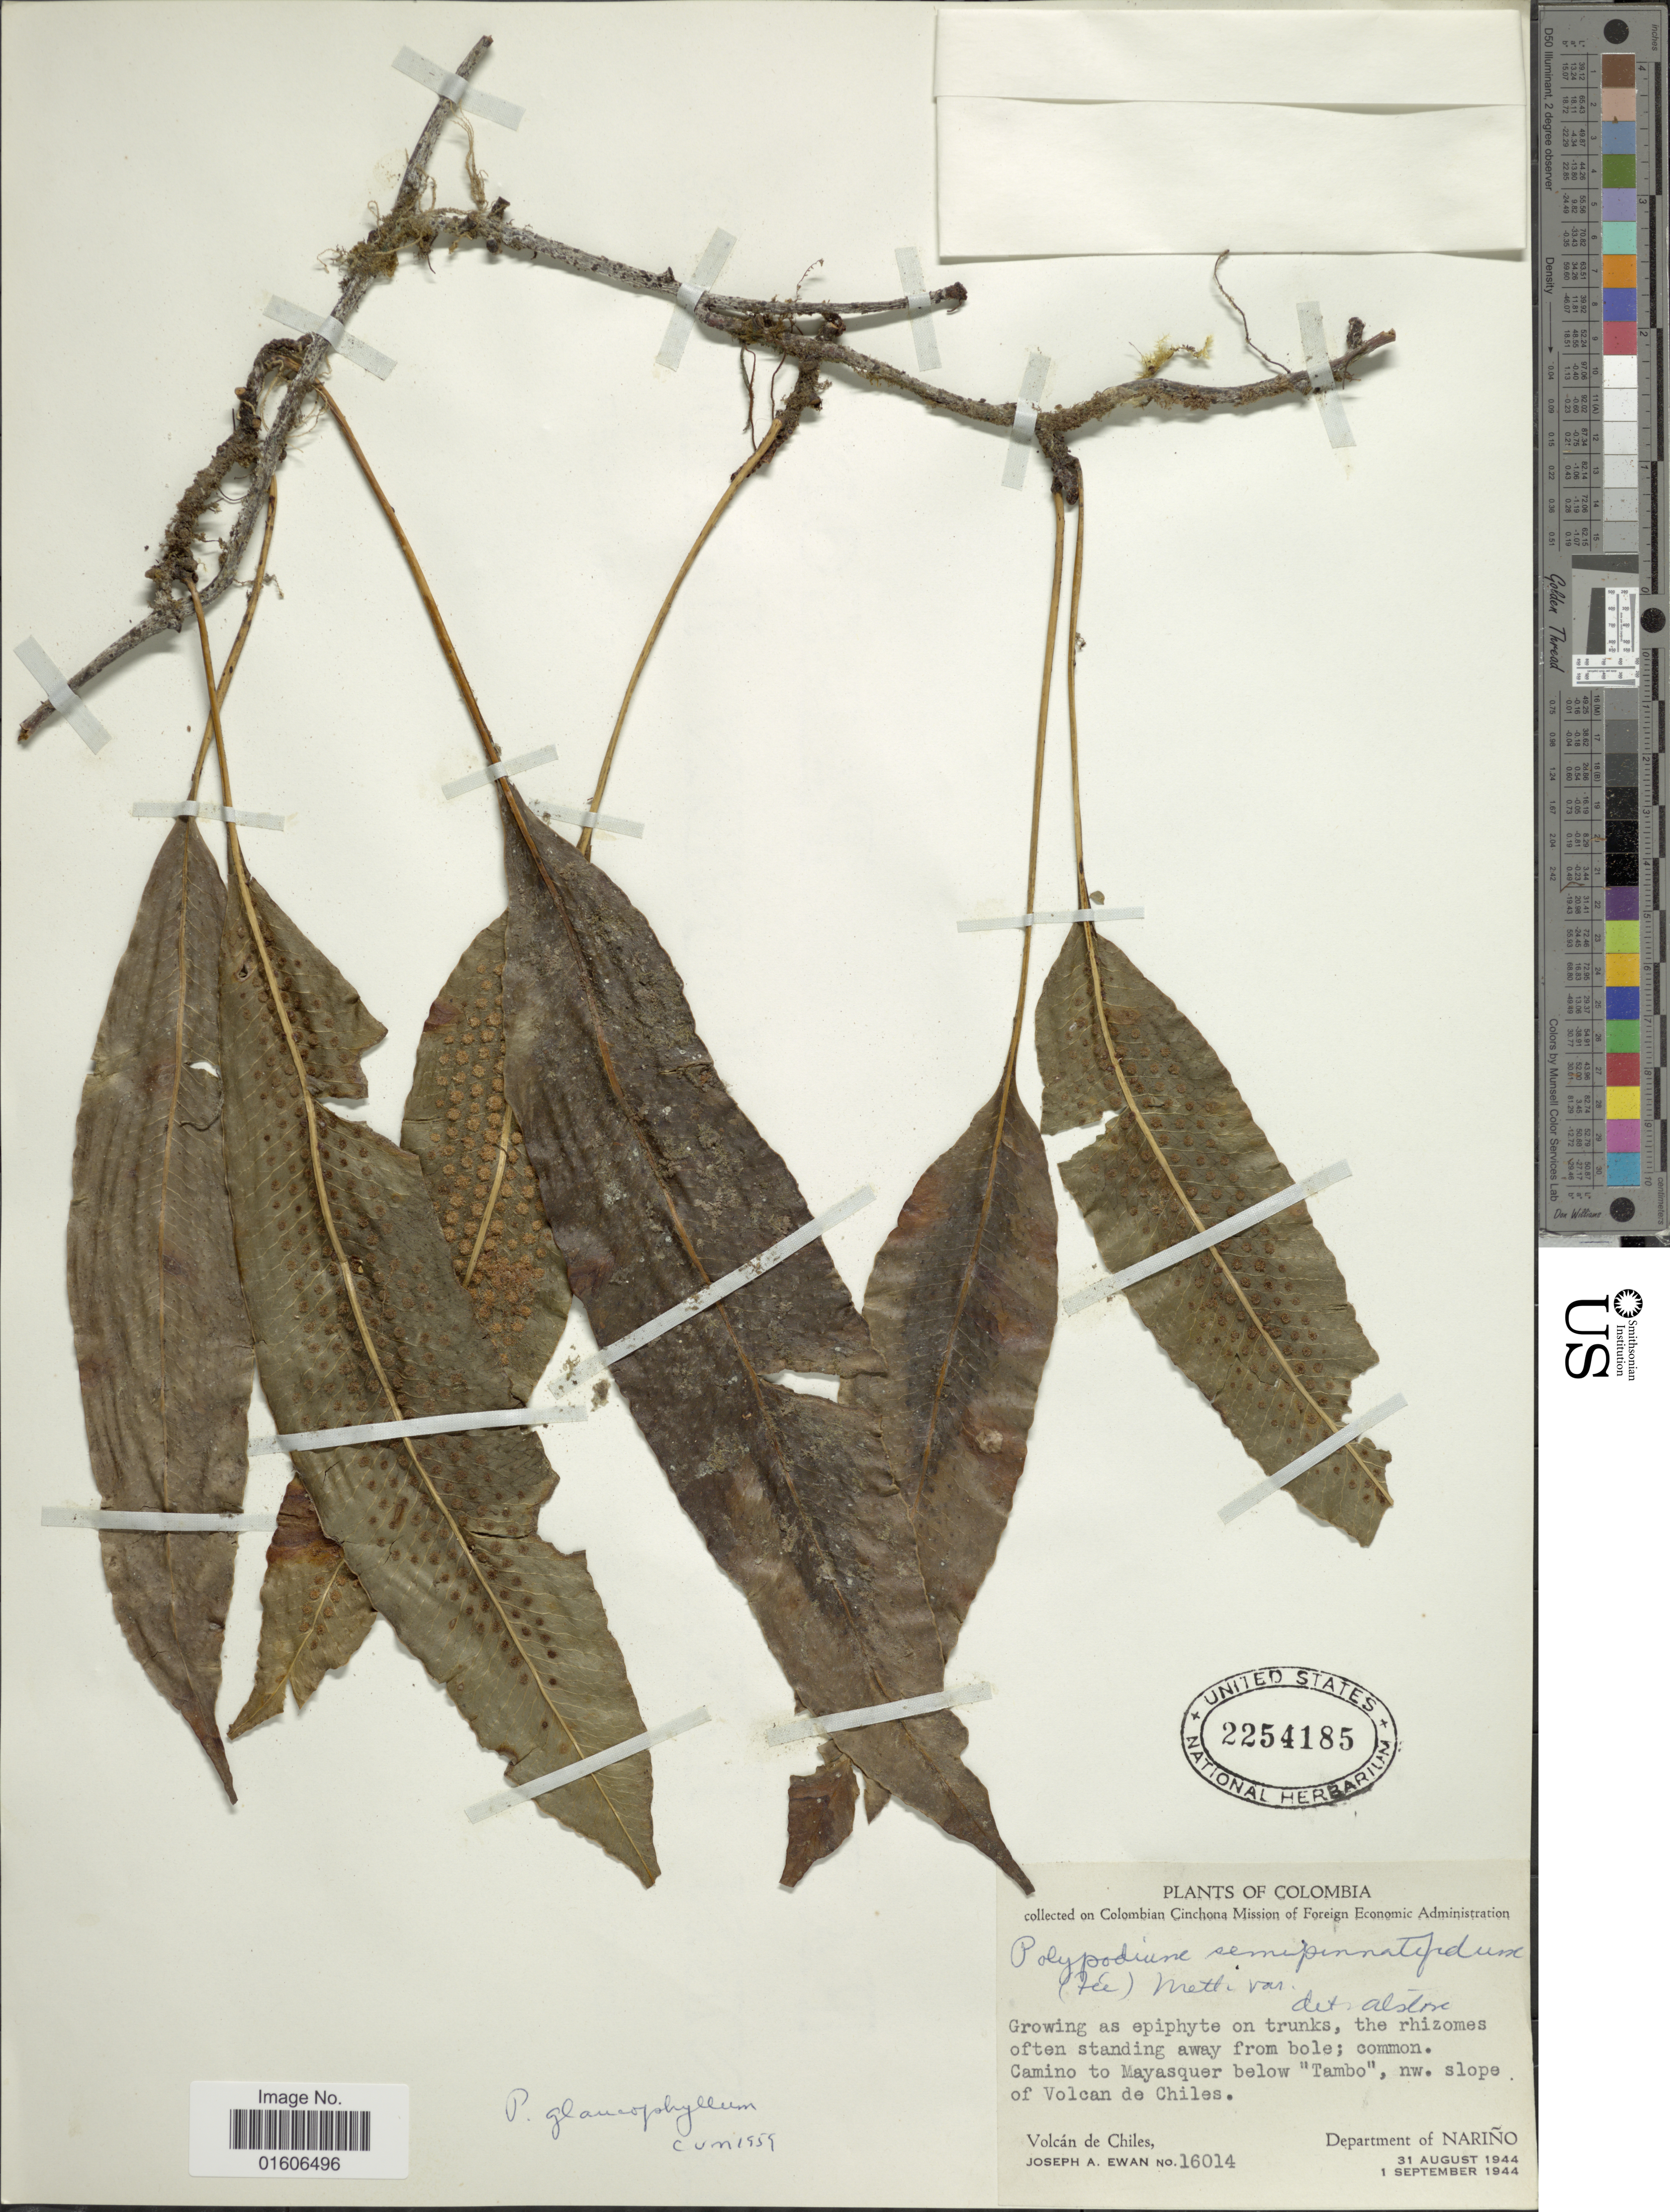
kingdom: Plantae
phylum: Tracheophyta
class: Polypodiopsida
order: Polypodiales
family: Polypodiaceae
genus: Serpocaulon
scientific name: Serpocaulon levigatum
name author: (Cav.) A.R. Sm.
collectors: J. A. Ewan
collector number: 16014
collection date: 1944-08-31/1944-09-01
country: Colombia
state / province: Nariño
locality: Camino to Mayasquer below "Tambo", nw. slope of Volcan de Chiles. Volcán de Chiles, Department of Nariño.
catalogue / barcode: US 2254185